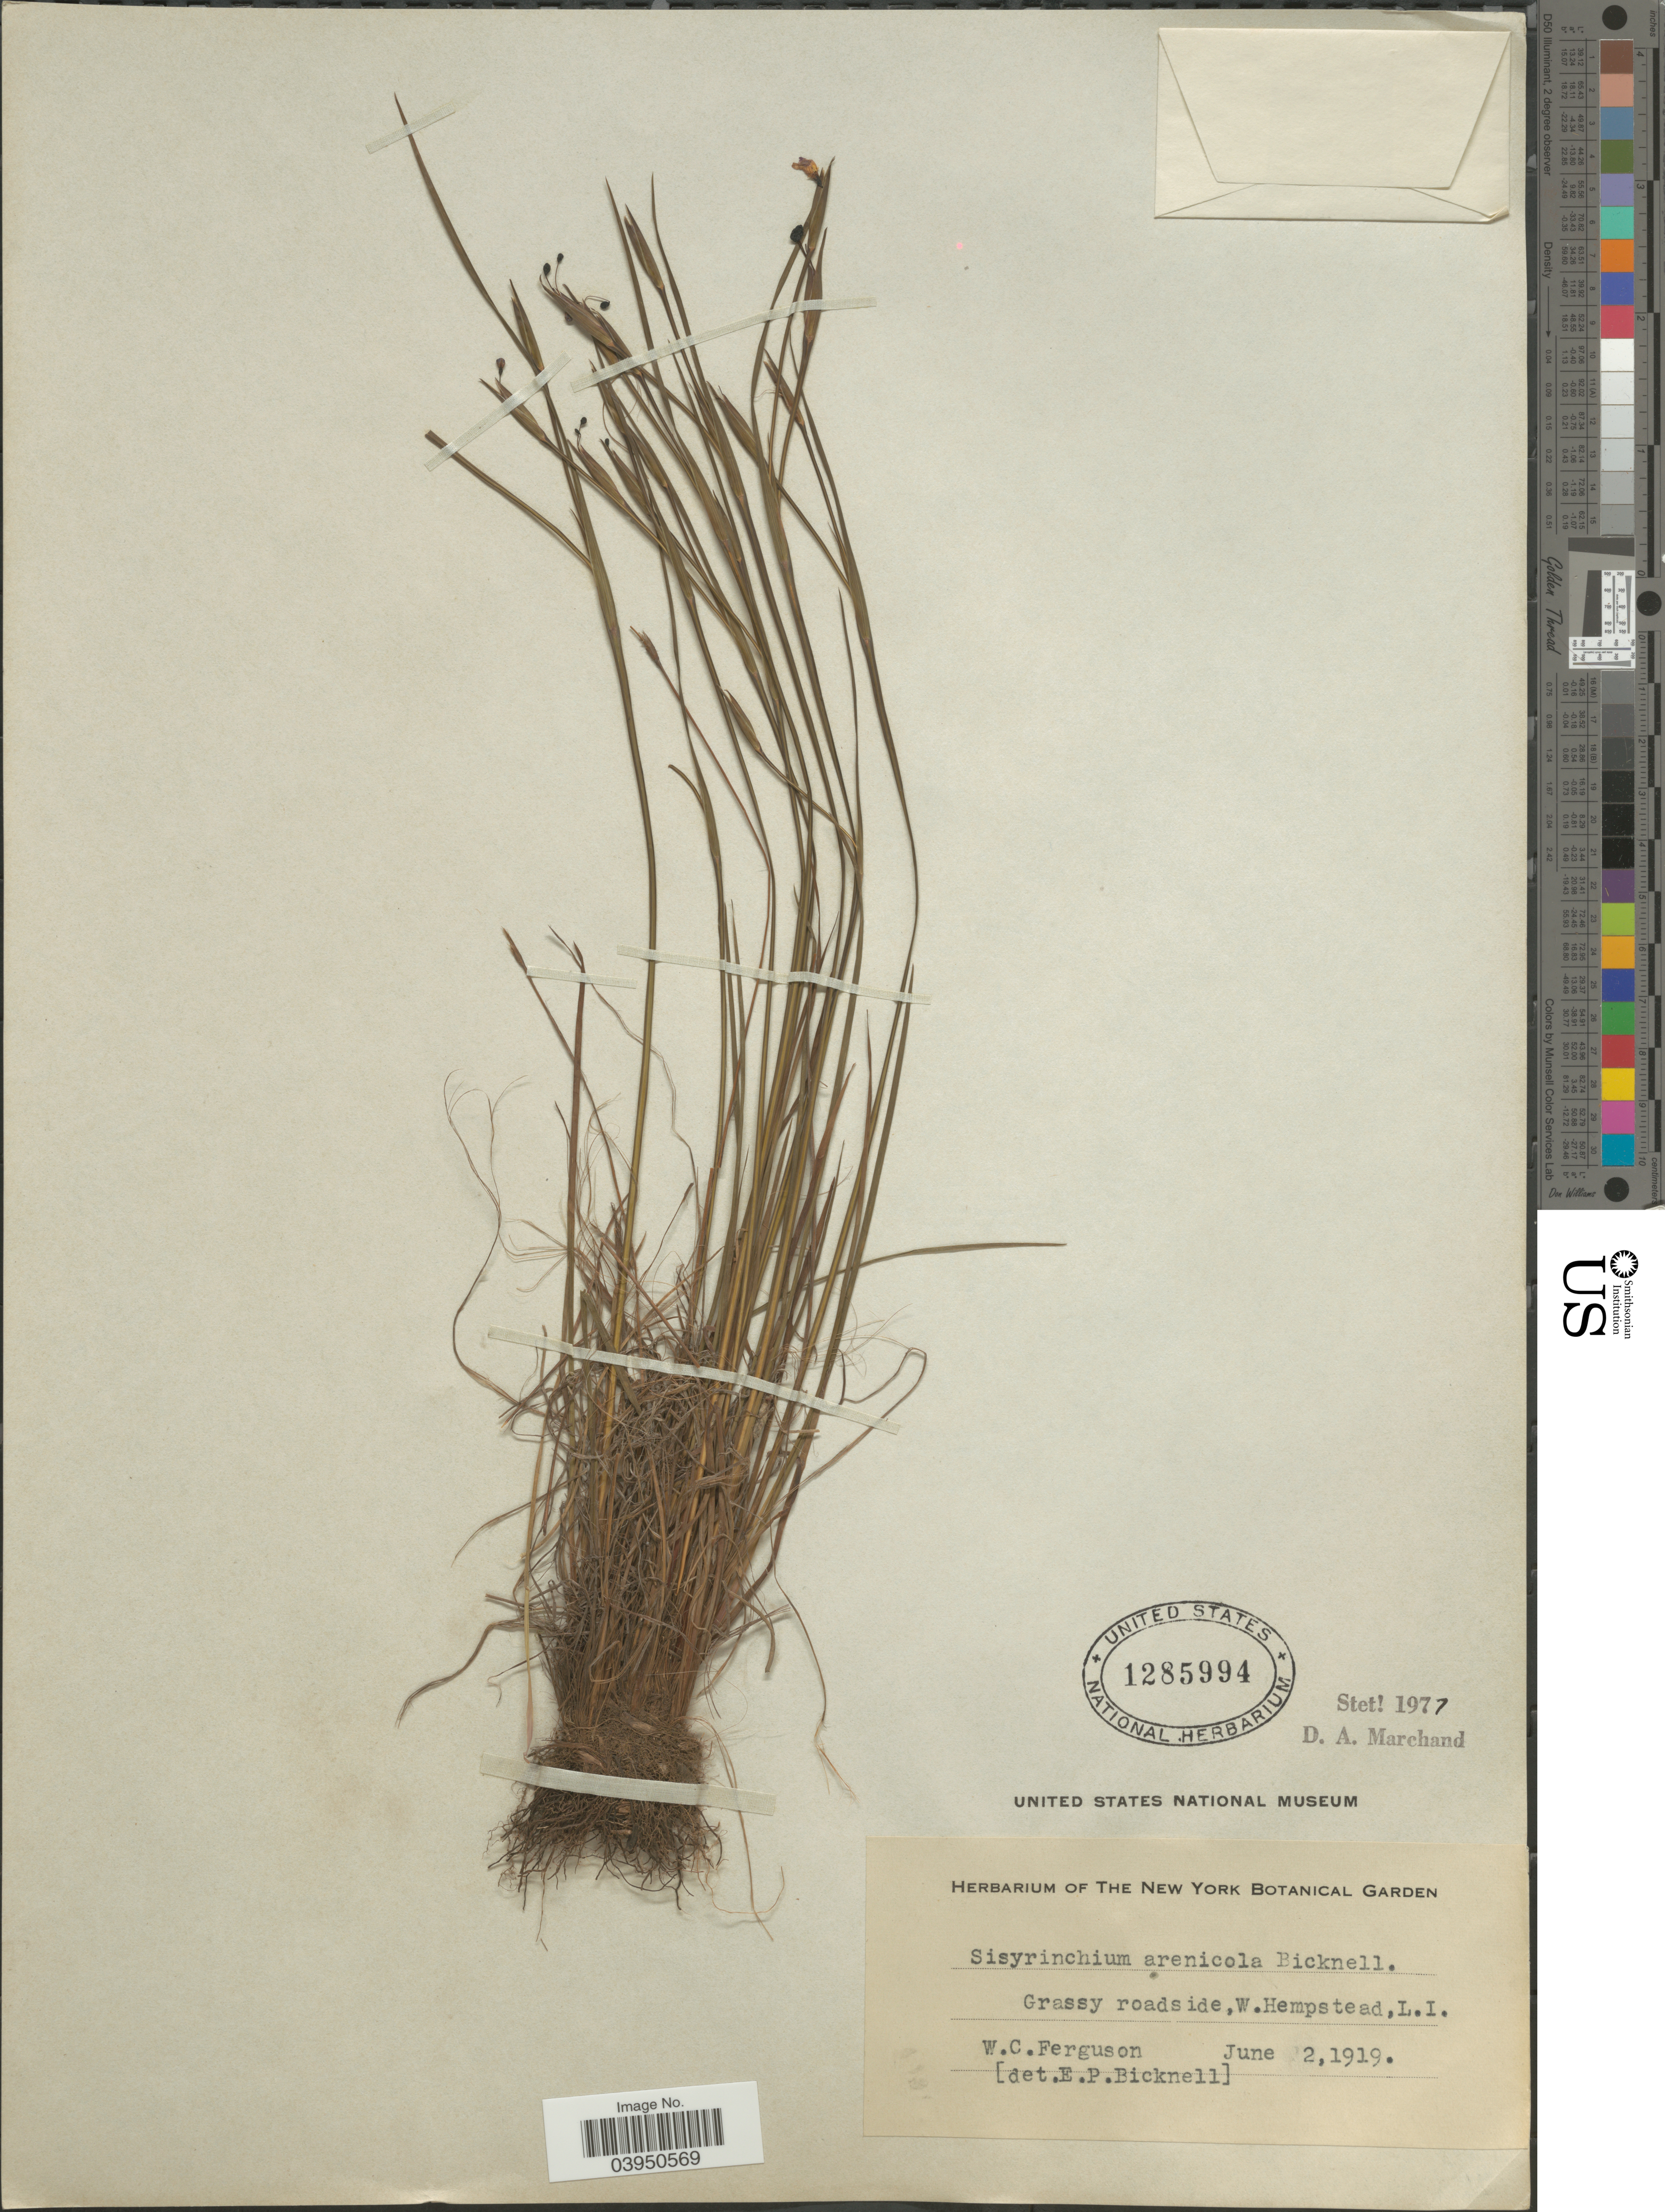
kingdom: Plantae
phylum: Tracheophyta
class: Liliopsida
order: Asparagales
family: Iridaceae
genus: Sisyrinchium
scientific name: Sisyrinchium arenicola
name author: E.P. Bicknell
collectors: W. Ferguson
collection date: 1919-06-02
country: United States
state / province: New York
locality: Grassy roadside, W. Hempstead, L.I.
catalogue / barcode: US 1285994